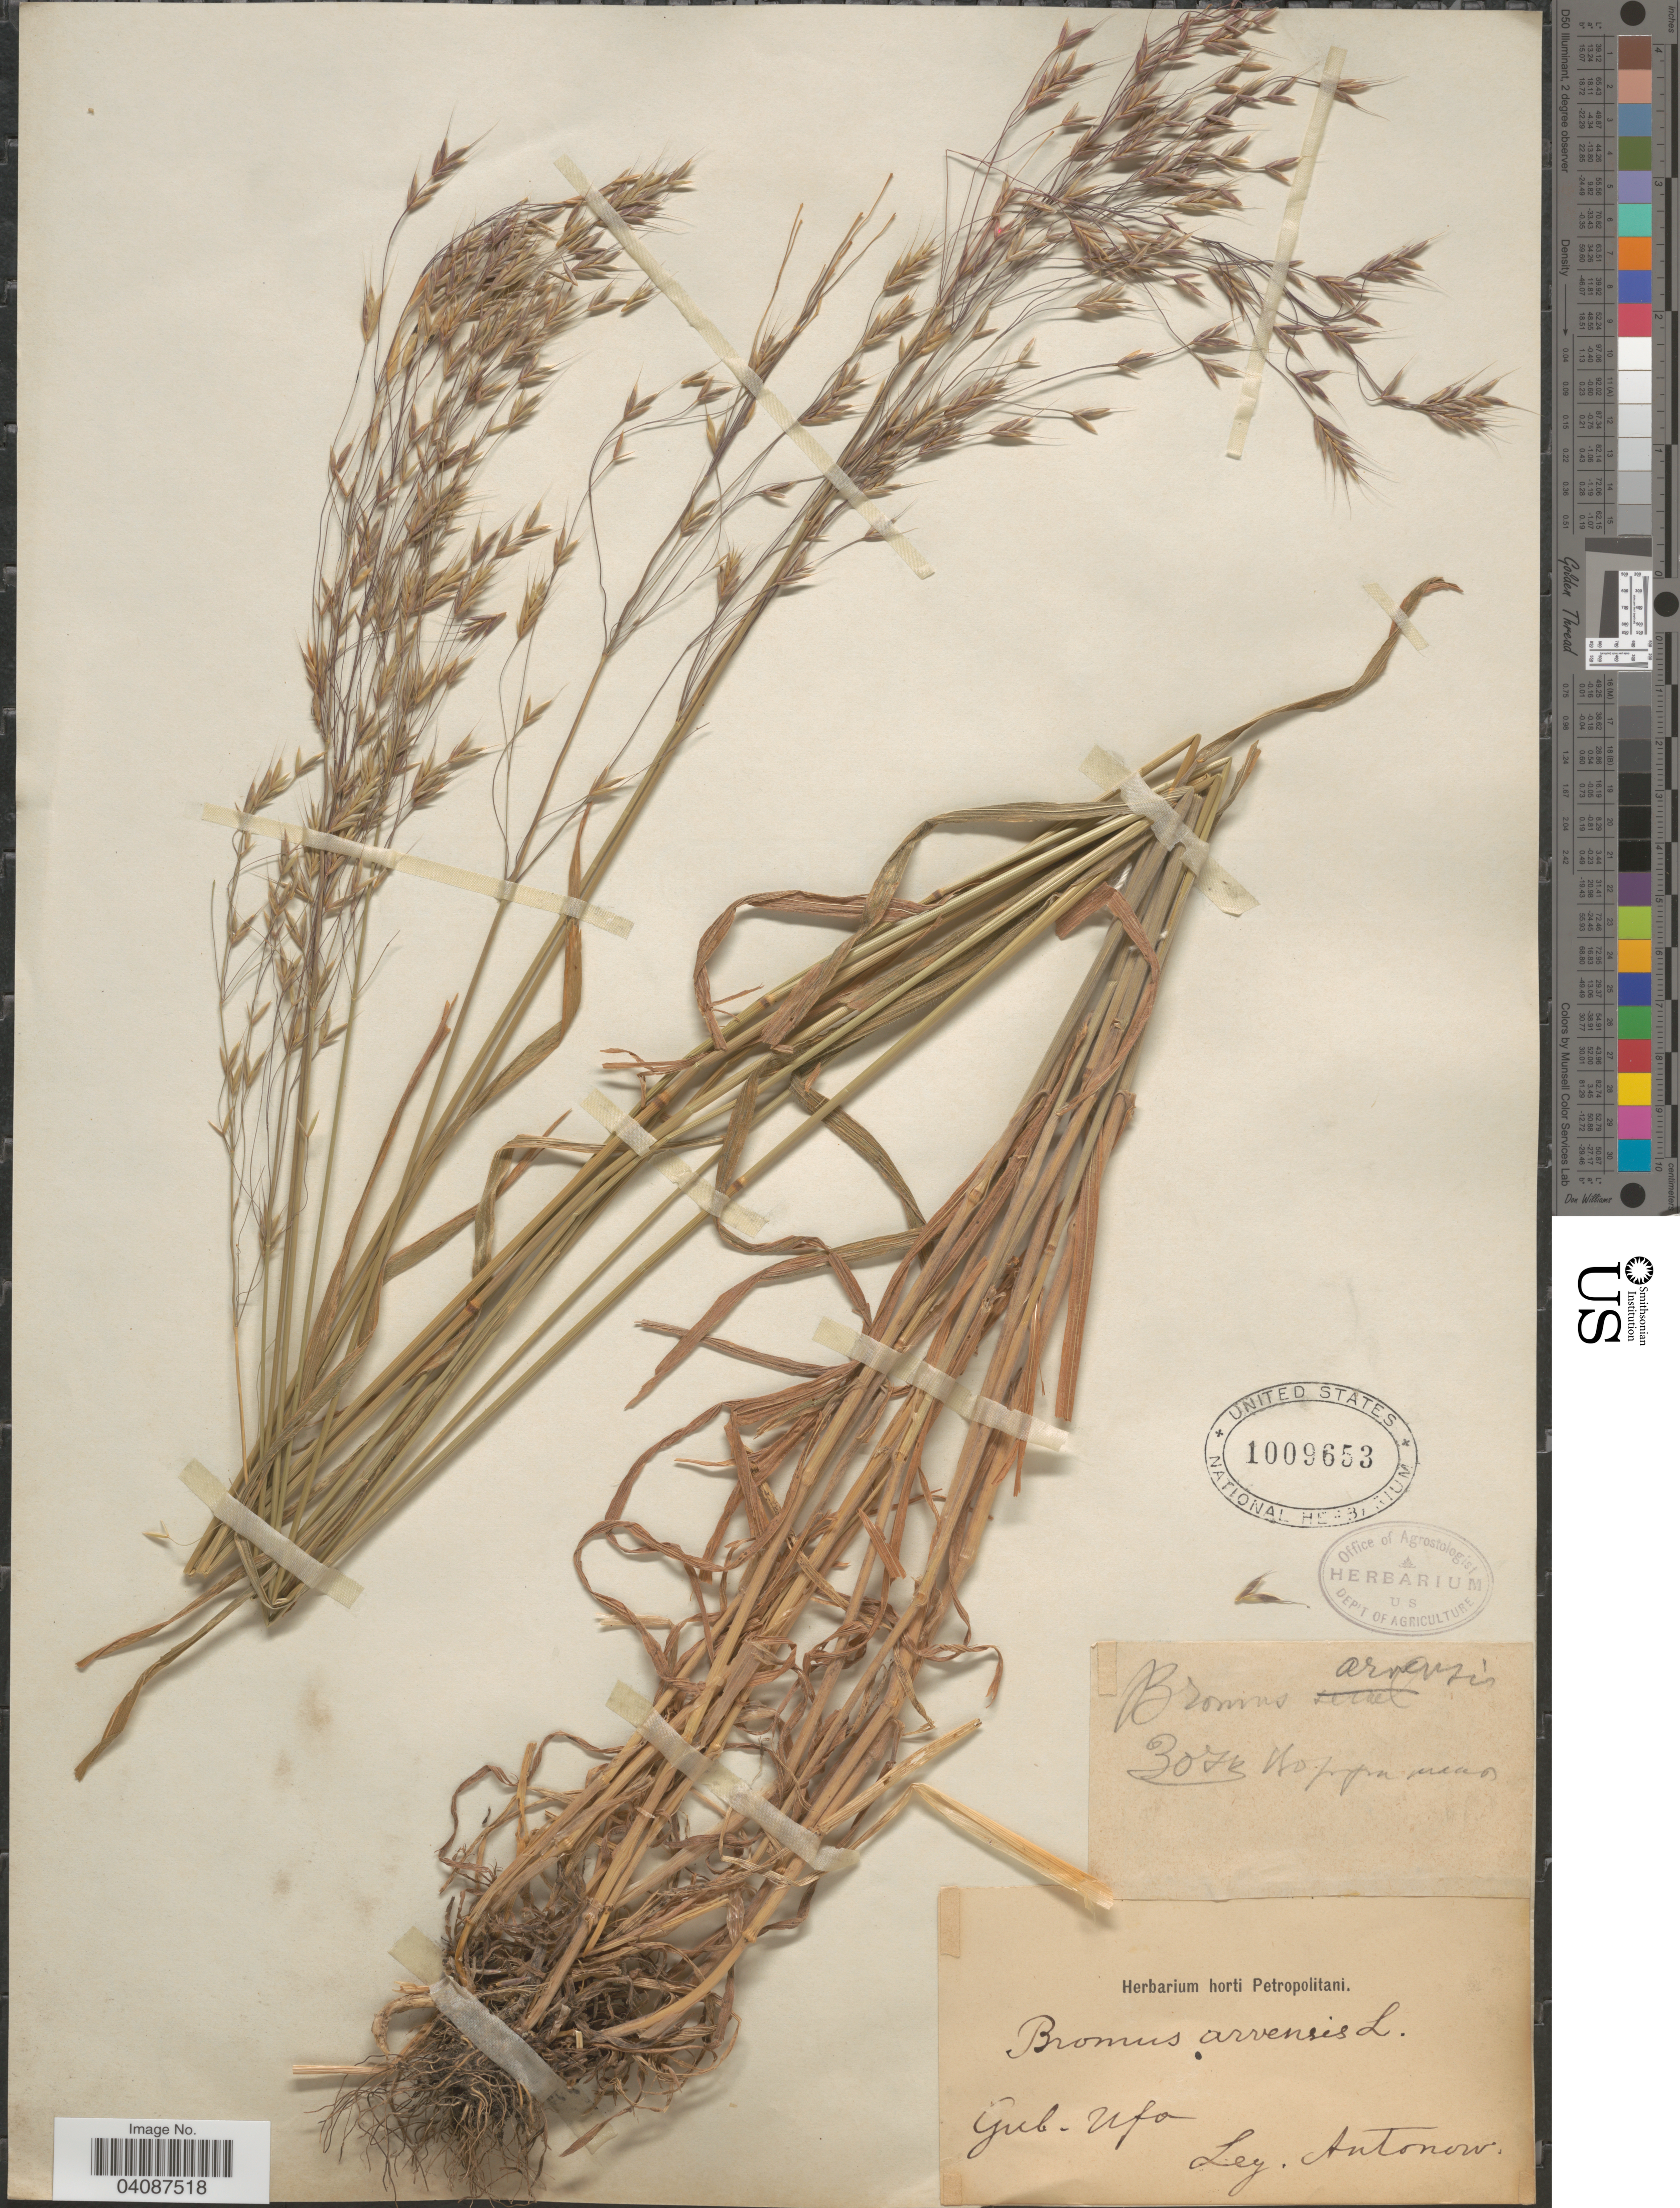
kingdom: Plantae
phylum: Tracheophyta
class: Liliopsida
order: Poales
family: Poaceae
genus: Bromus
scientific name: Bromus arvensis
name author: L.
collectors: A. Antonow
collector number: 3073*?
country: Russian Federation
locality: Gub. Ufa.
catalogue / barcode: US 1009653